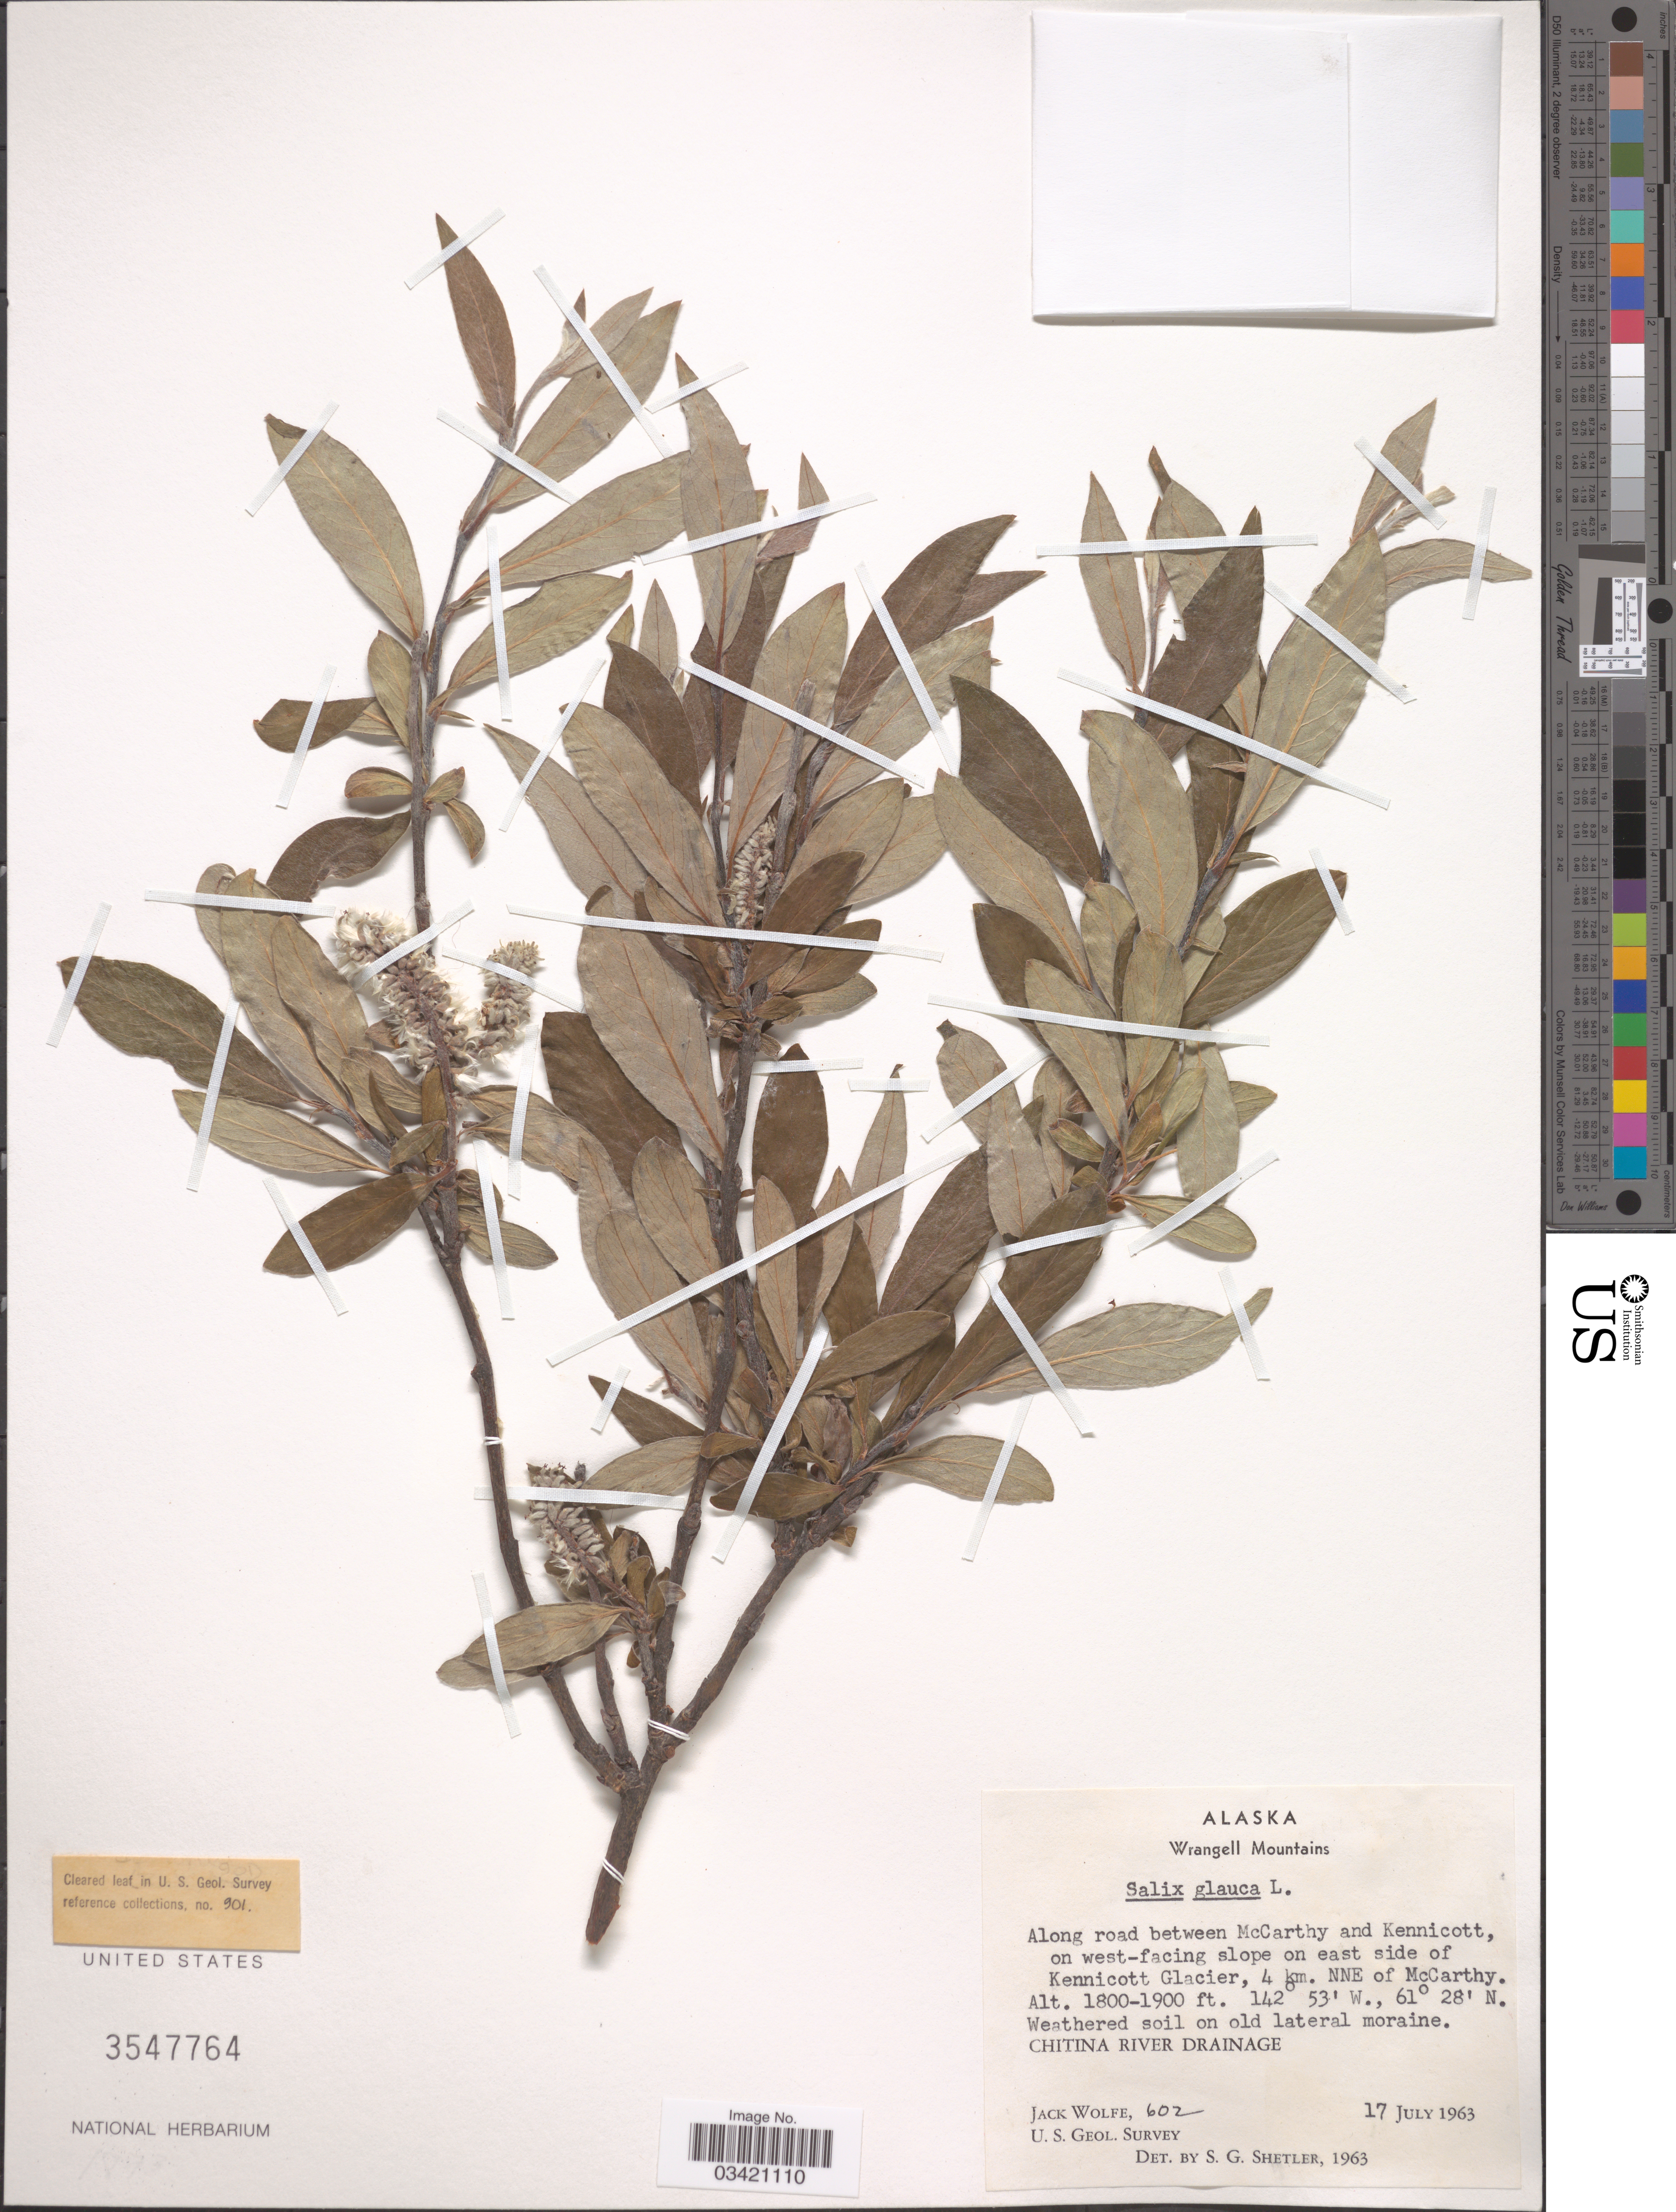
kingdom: Plantae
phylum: Tracheophyta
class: Magnoliopsida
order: Malpighiales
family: Salicaceae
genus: Salix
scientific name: Salix glauca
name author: L.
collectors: J. Wolfe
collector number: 602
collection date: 1963-07-17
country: United States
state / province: Alaska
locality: Wrangell Mountains. Along road between McCarthy and Kennicott, on west-facing slope on east side of Kennicott Glacier, 4 km. NNE of McCarthy. Chitina River Drainage.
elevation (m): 549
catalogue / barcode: US 3547764